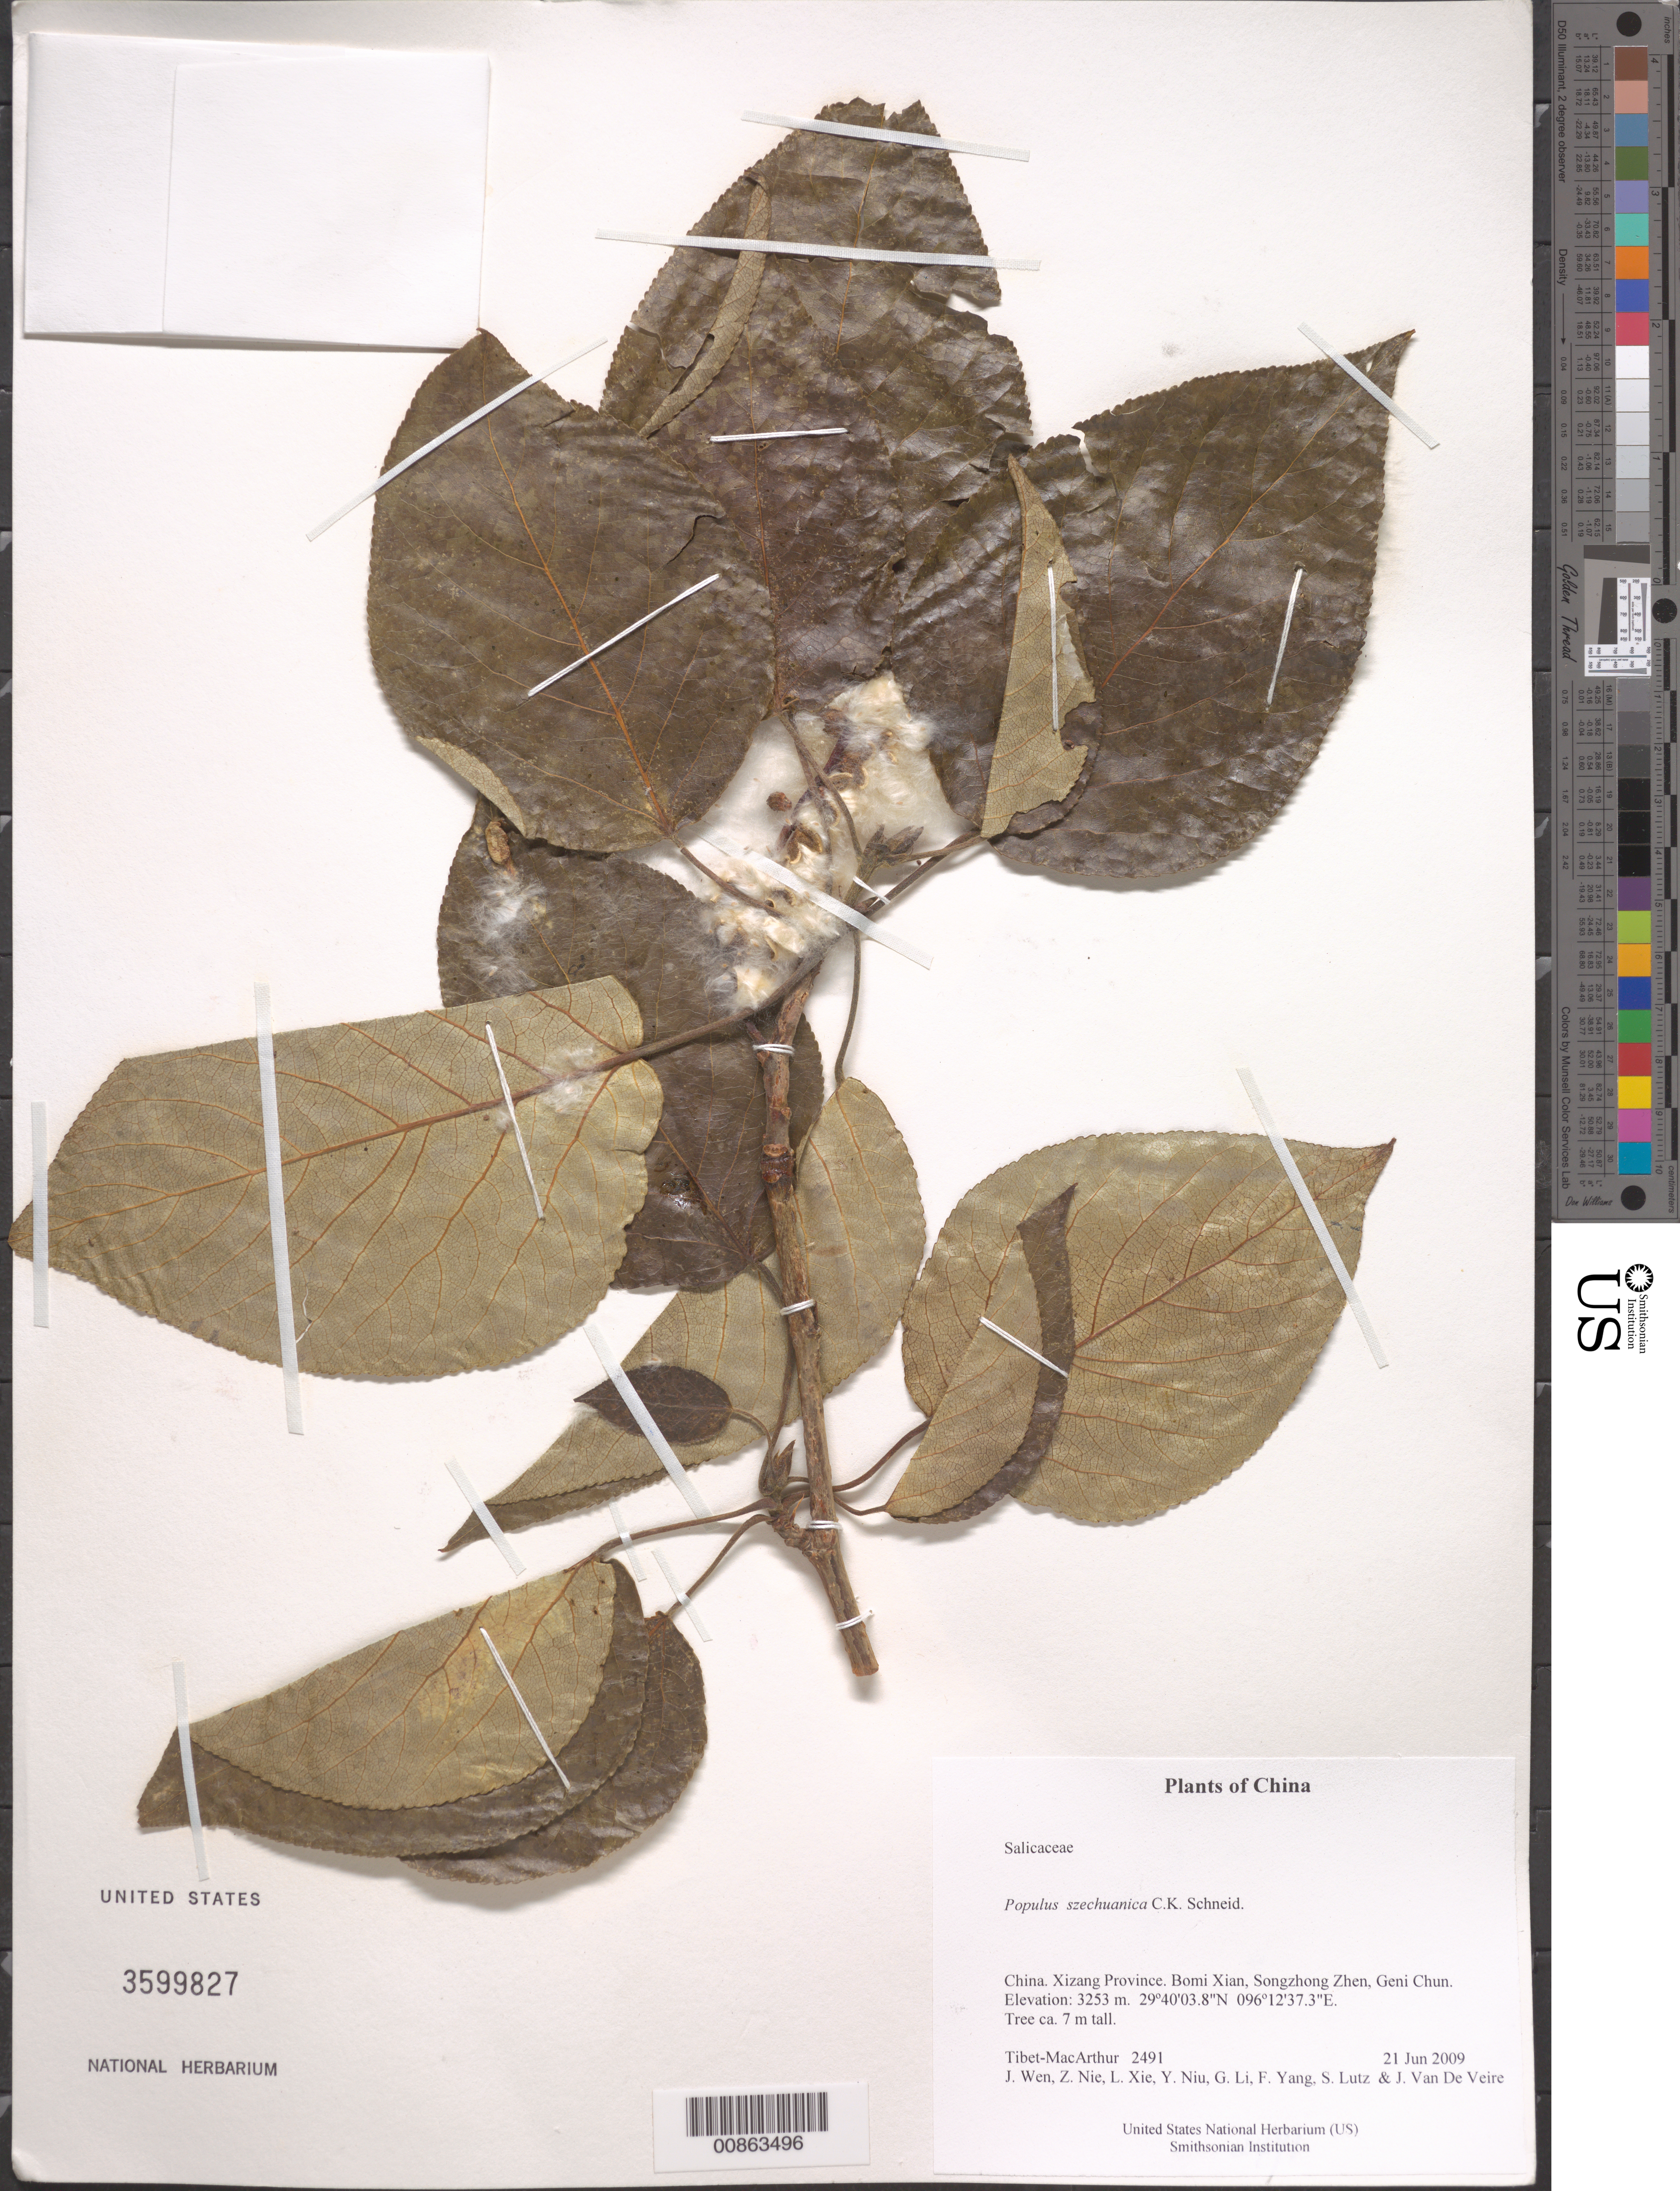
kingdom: Plantae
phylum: Tracheophyta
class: Magnoliopsida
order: Malpighiales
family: Salicaceae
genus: Populus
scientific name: Populus szechuanica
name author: C.K. Schneid.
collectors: Tibet-MacArthur, J. Wen, Z. Nie, L. Xie, Y. Niu, G. Li, F. Yang, S. Lutz & J. Van De Veire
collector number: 2491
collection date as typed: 21 Jun 2009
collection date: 2009-06-21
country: China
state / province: Xizang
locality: Bomi Xian, Songzhong Zhen, Geni Chun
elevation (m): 3253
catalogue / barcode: US 3599827